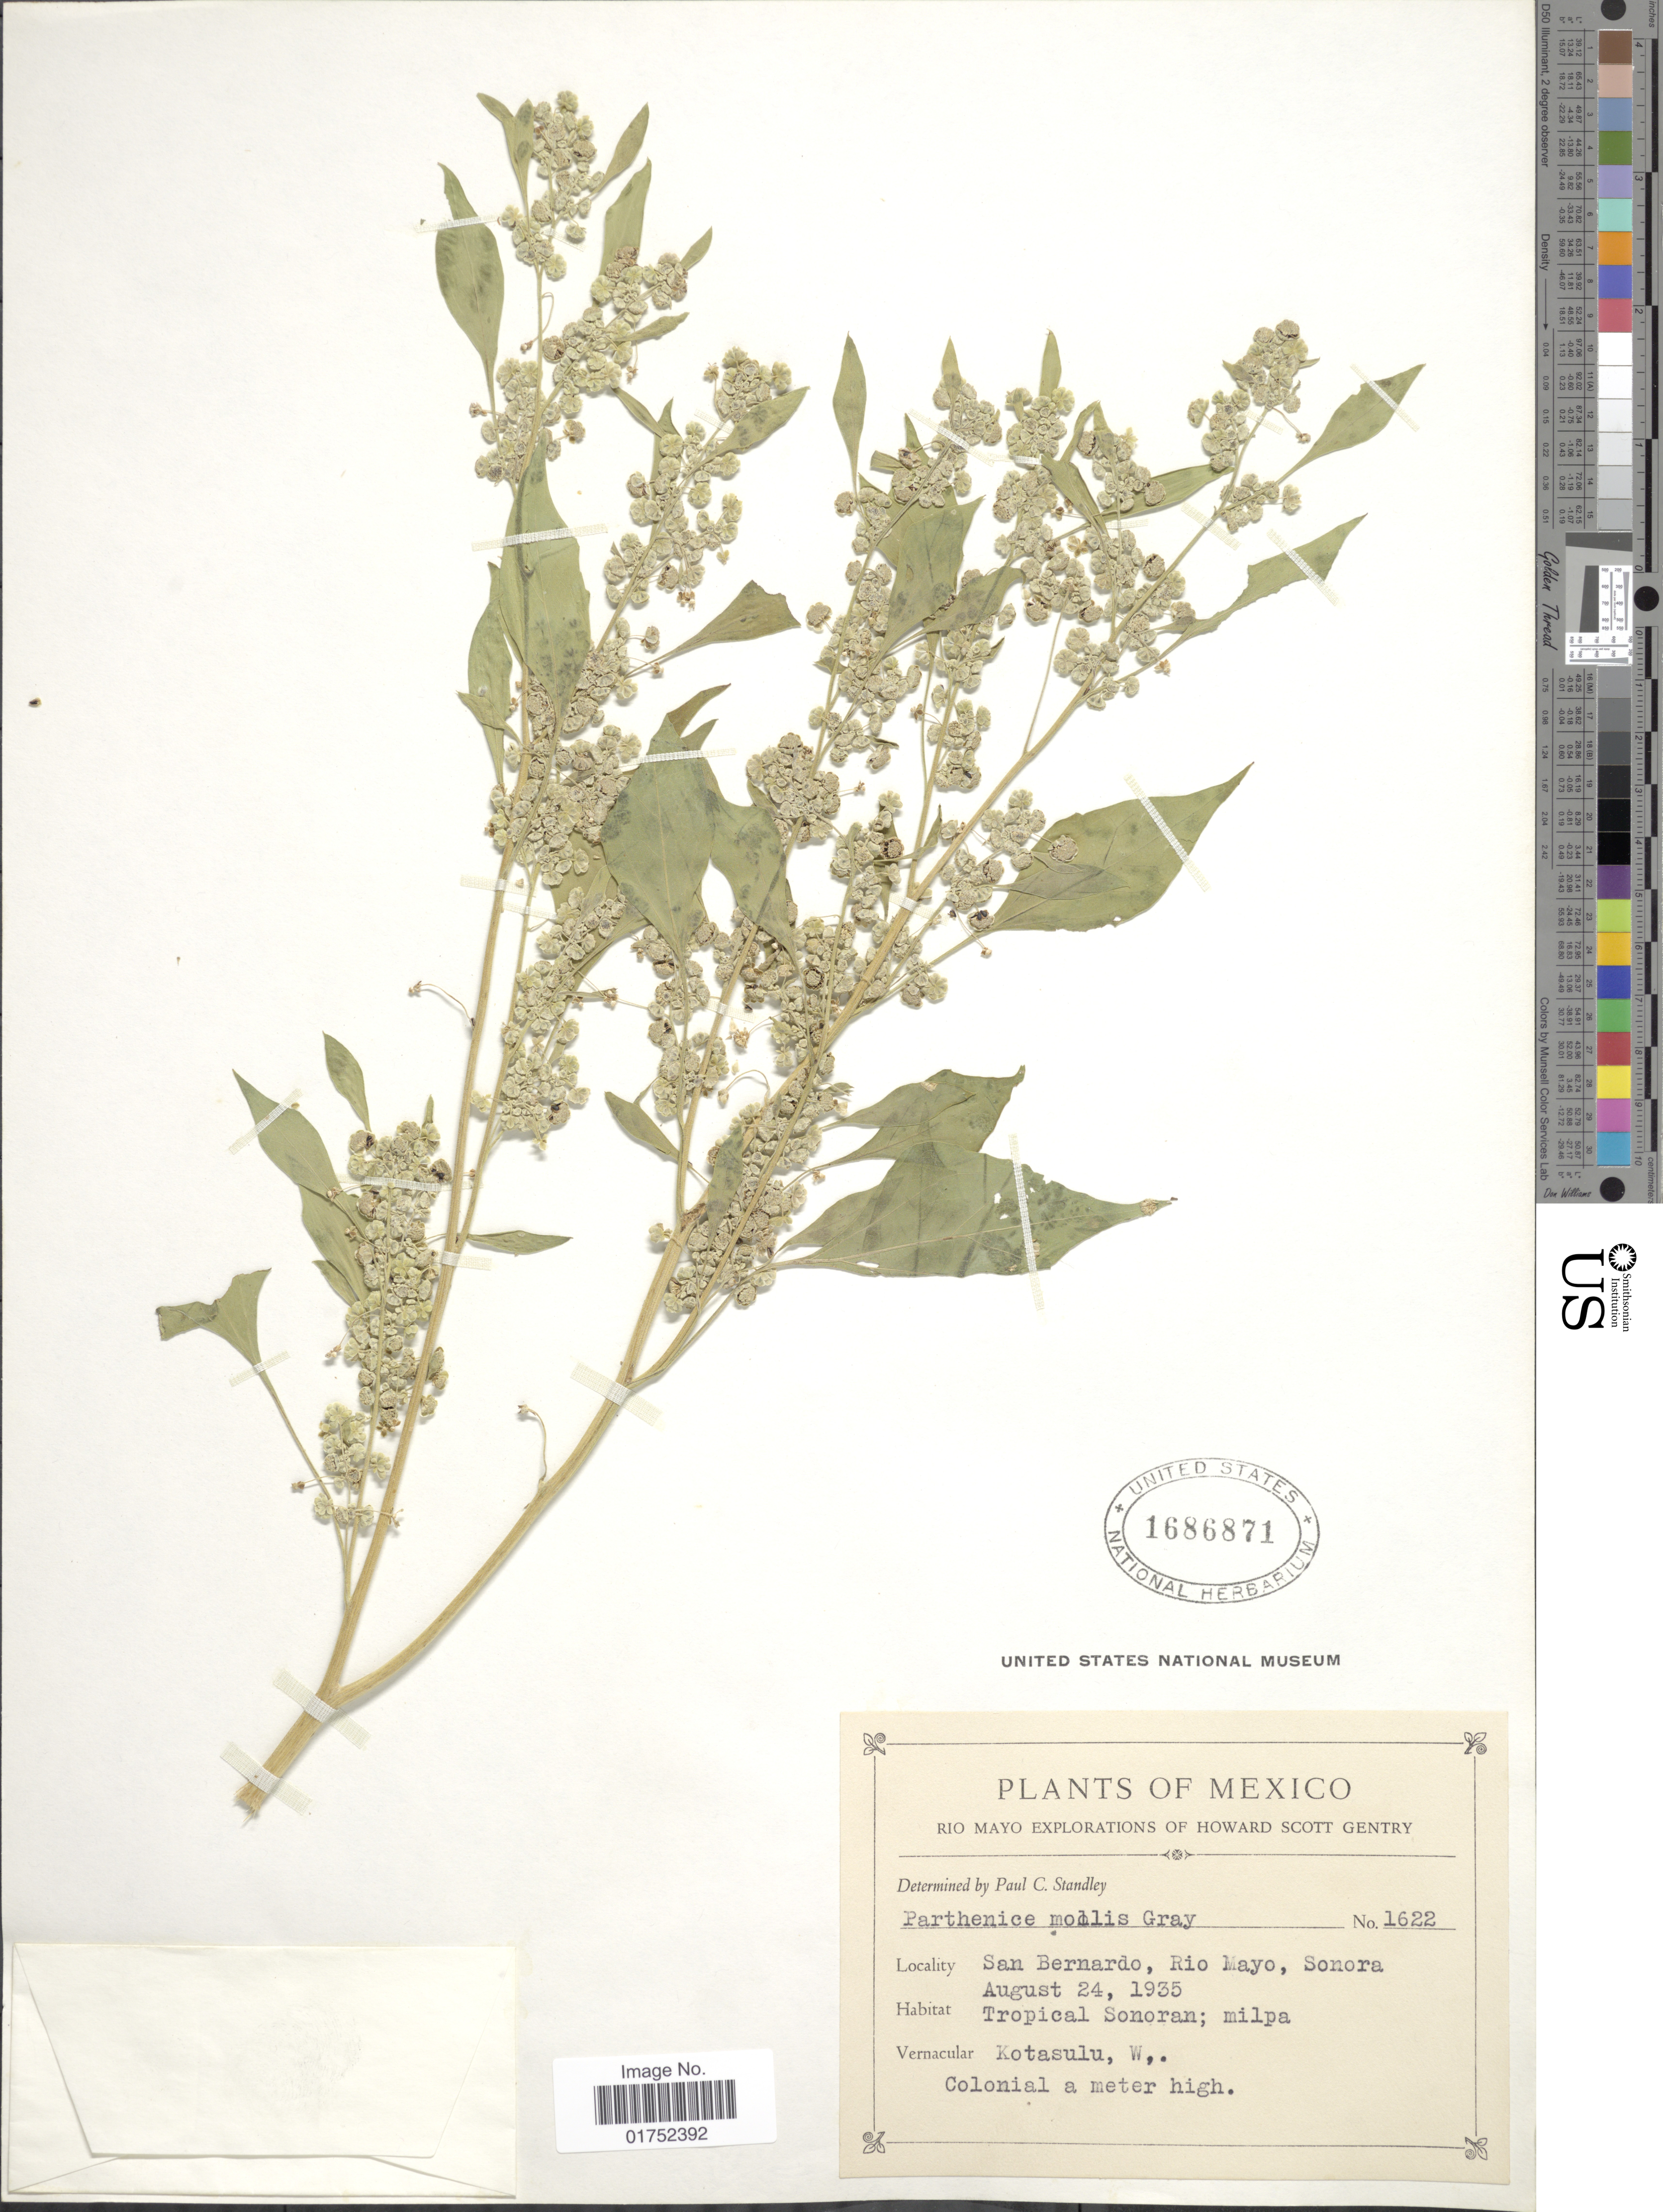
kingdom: Plantae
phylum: Tracheophyta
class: Magnoliopsida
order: Asterales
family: Asteraceae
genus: Parthenice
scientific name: Parthenice mollis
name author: A. Gray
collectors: H. S. Gentry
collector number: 1622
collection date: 1935-08-24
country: Mexico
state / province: Sonora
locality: San Bernardo, Rio Mayo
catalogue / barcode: US 1686871